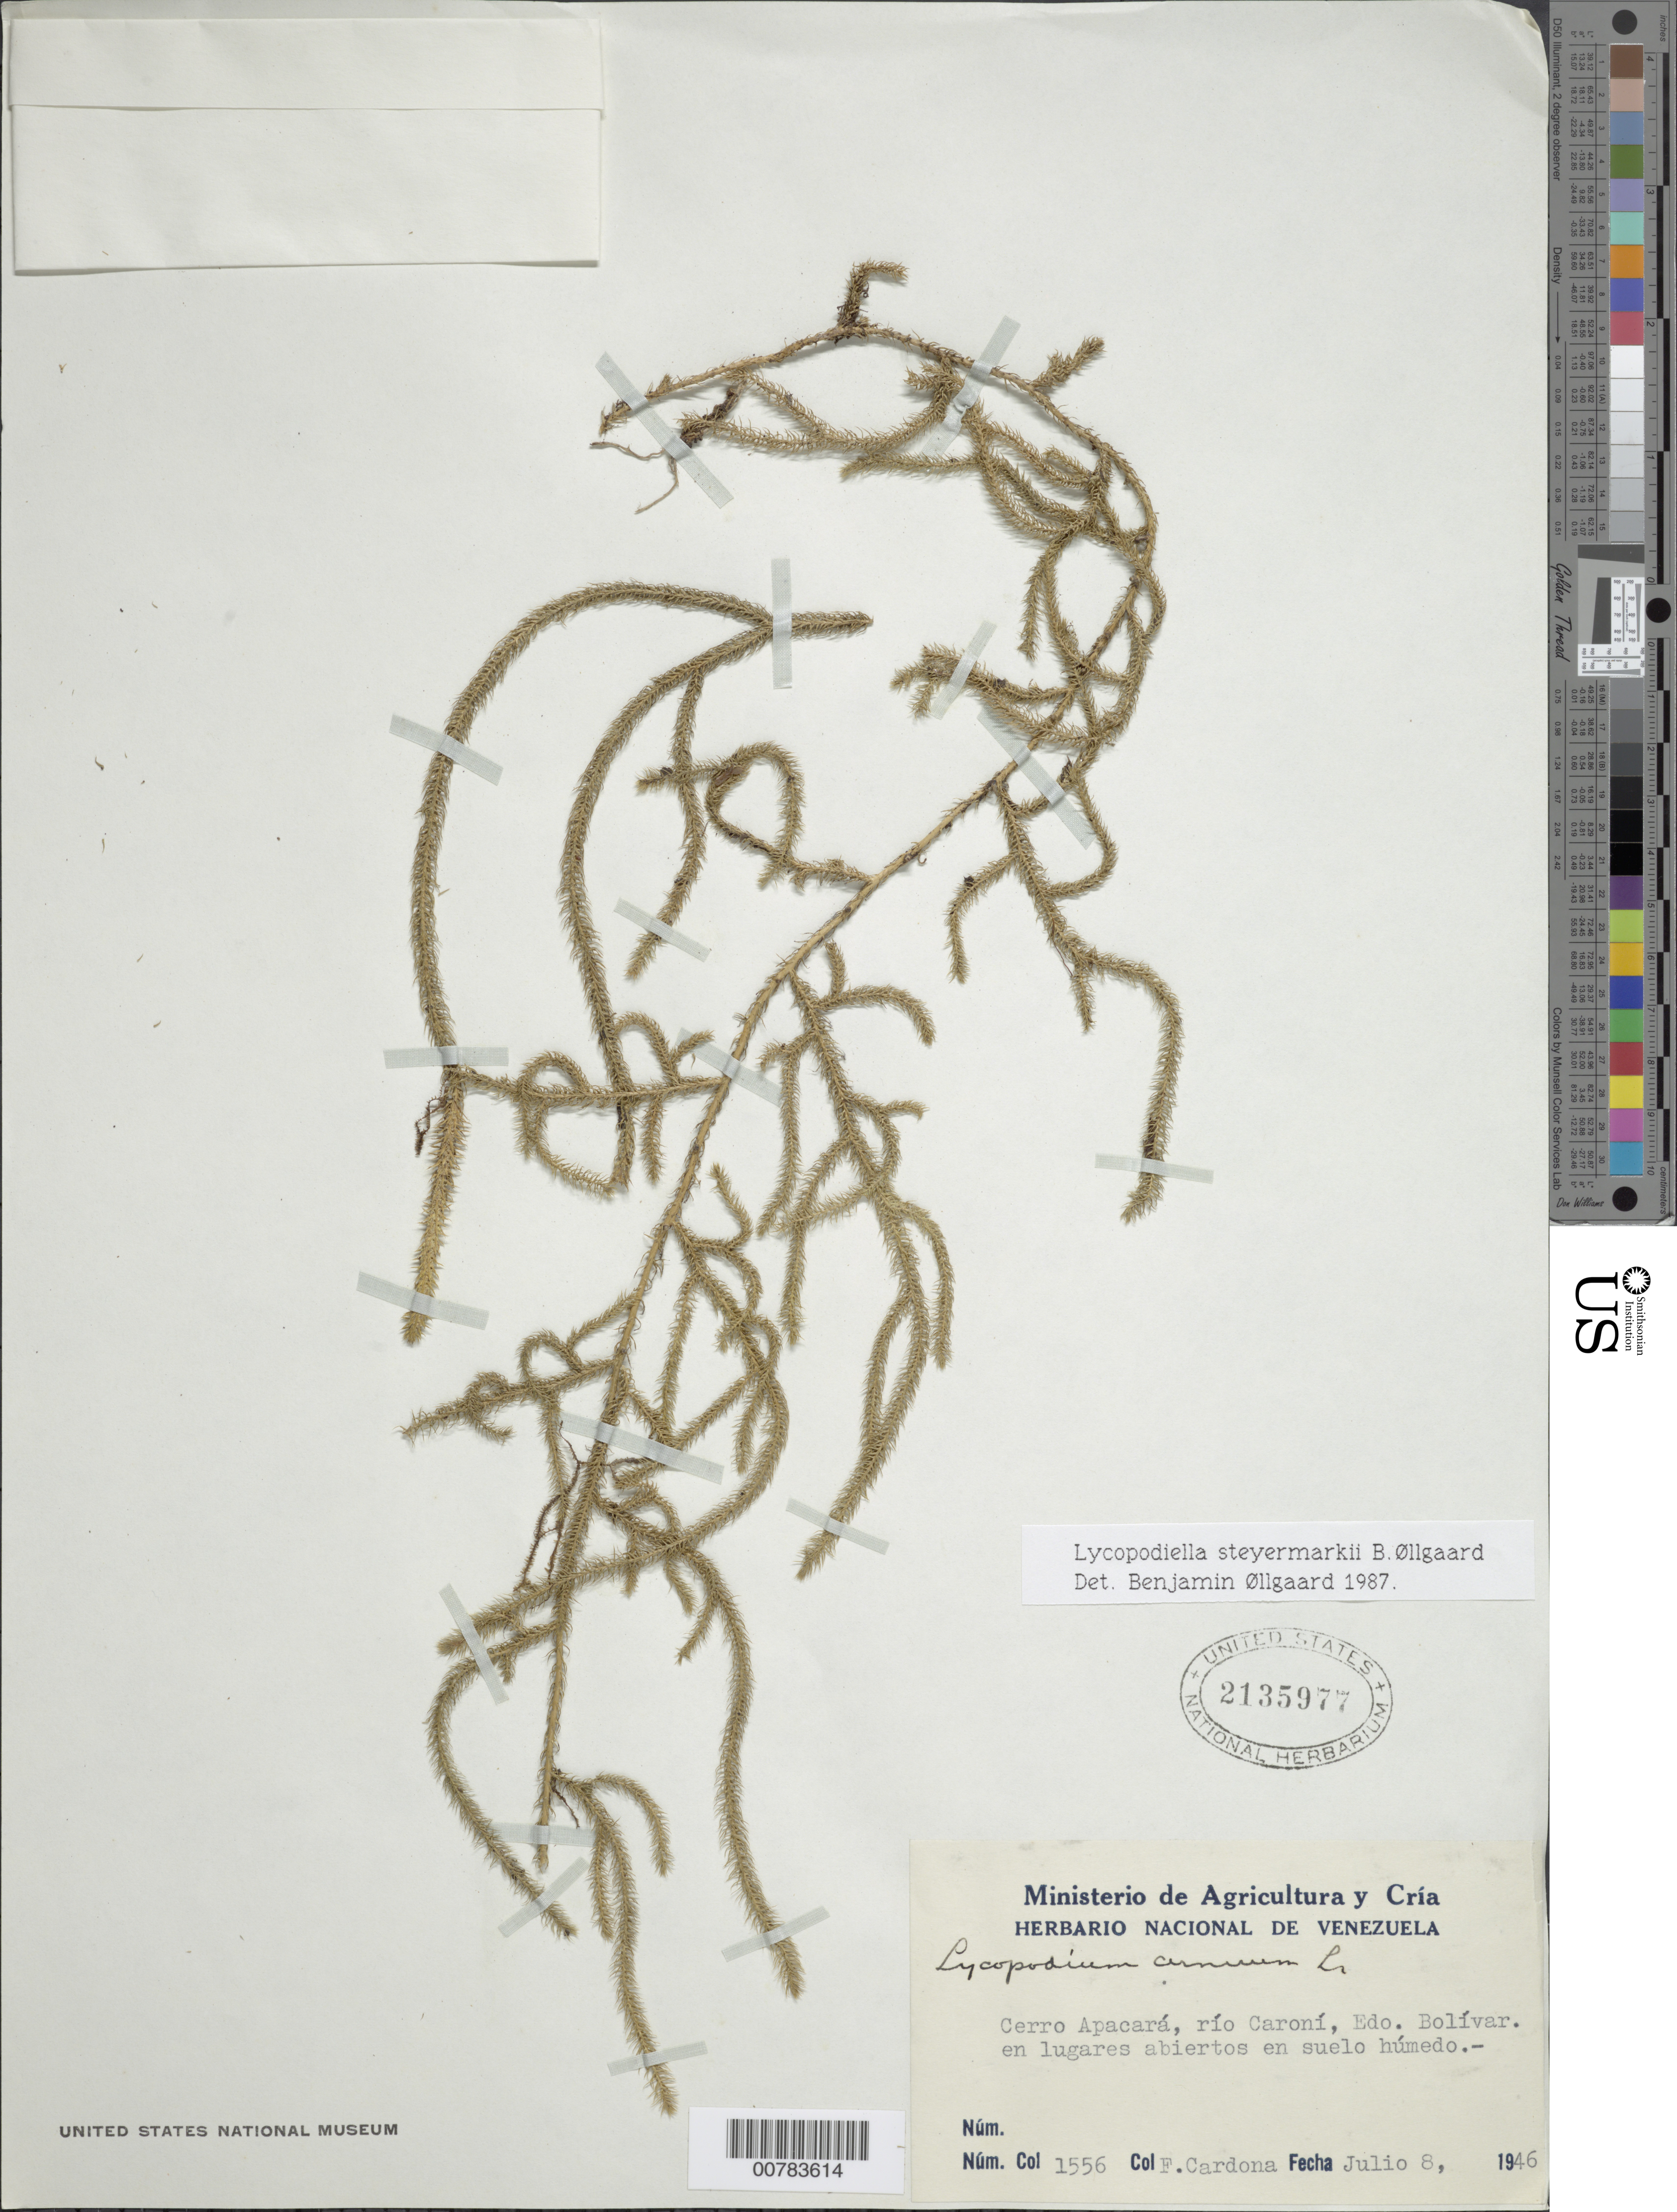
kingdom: Plantae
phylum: Tracheophyta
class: Lycopodiopsida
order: Lycopodiales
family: Lycopodiaceae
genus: Palhinhaea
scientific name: Palhinhaea steyermarkii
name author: (B. Øllg.) Holub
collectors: F. Cardona Puig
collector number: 1556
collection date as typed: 8-Jul-46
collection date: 1946-07-08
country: Venezuela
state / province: Bolívar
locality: Río Caroní, Cerro Apacará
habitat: Lugares abiertos en suelo húmedo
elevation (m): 2100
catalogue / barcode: US 2135977